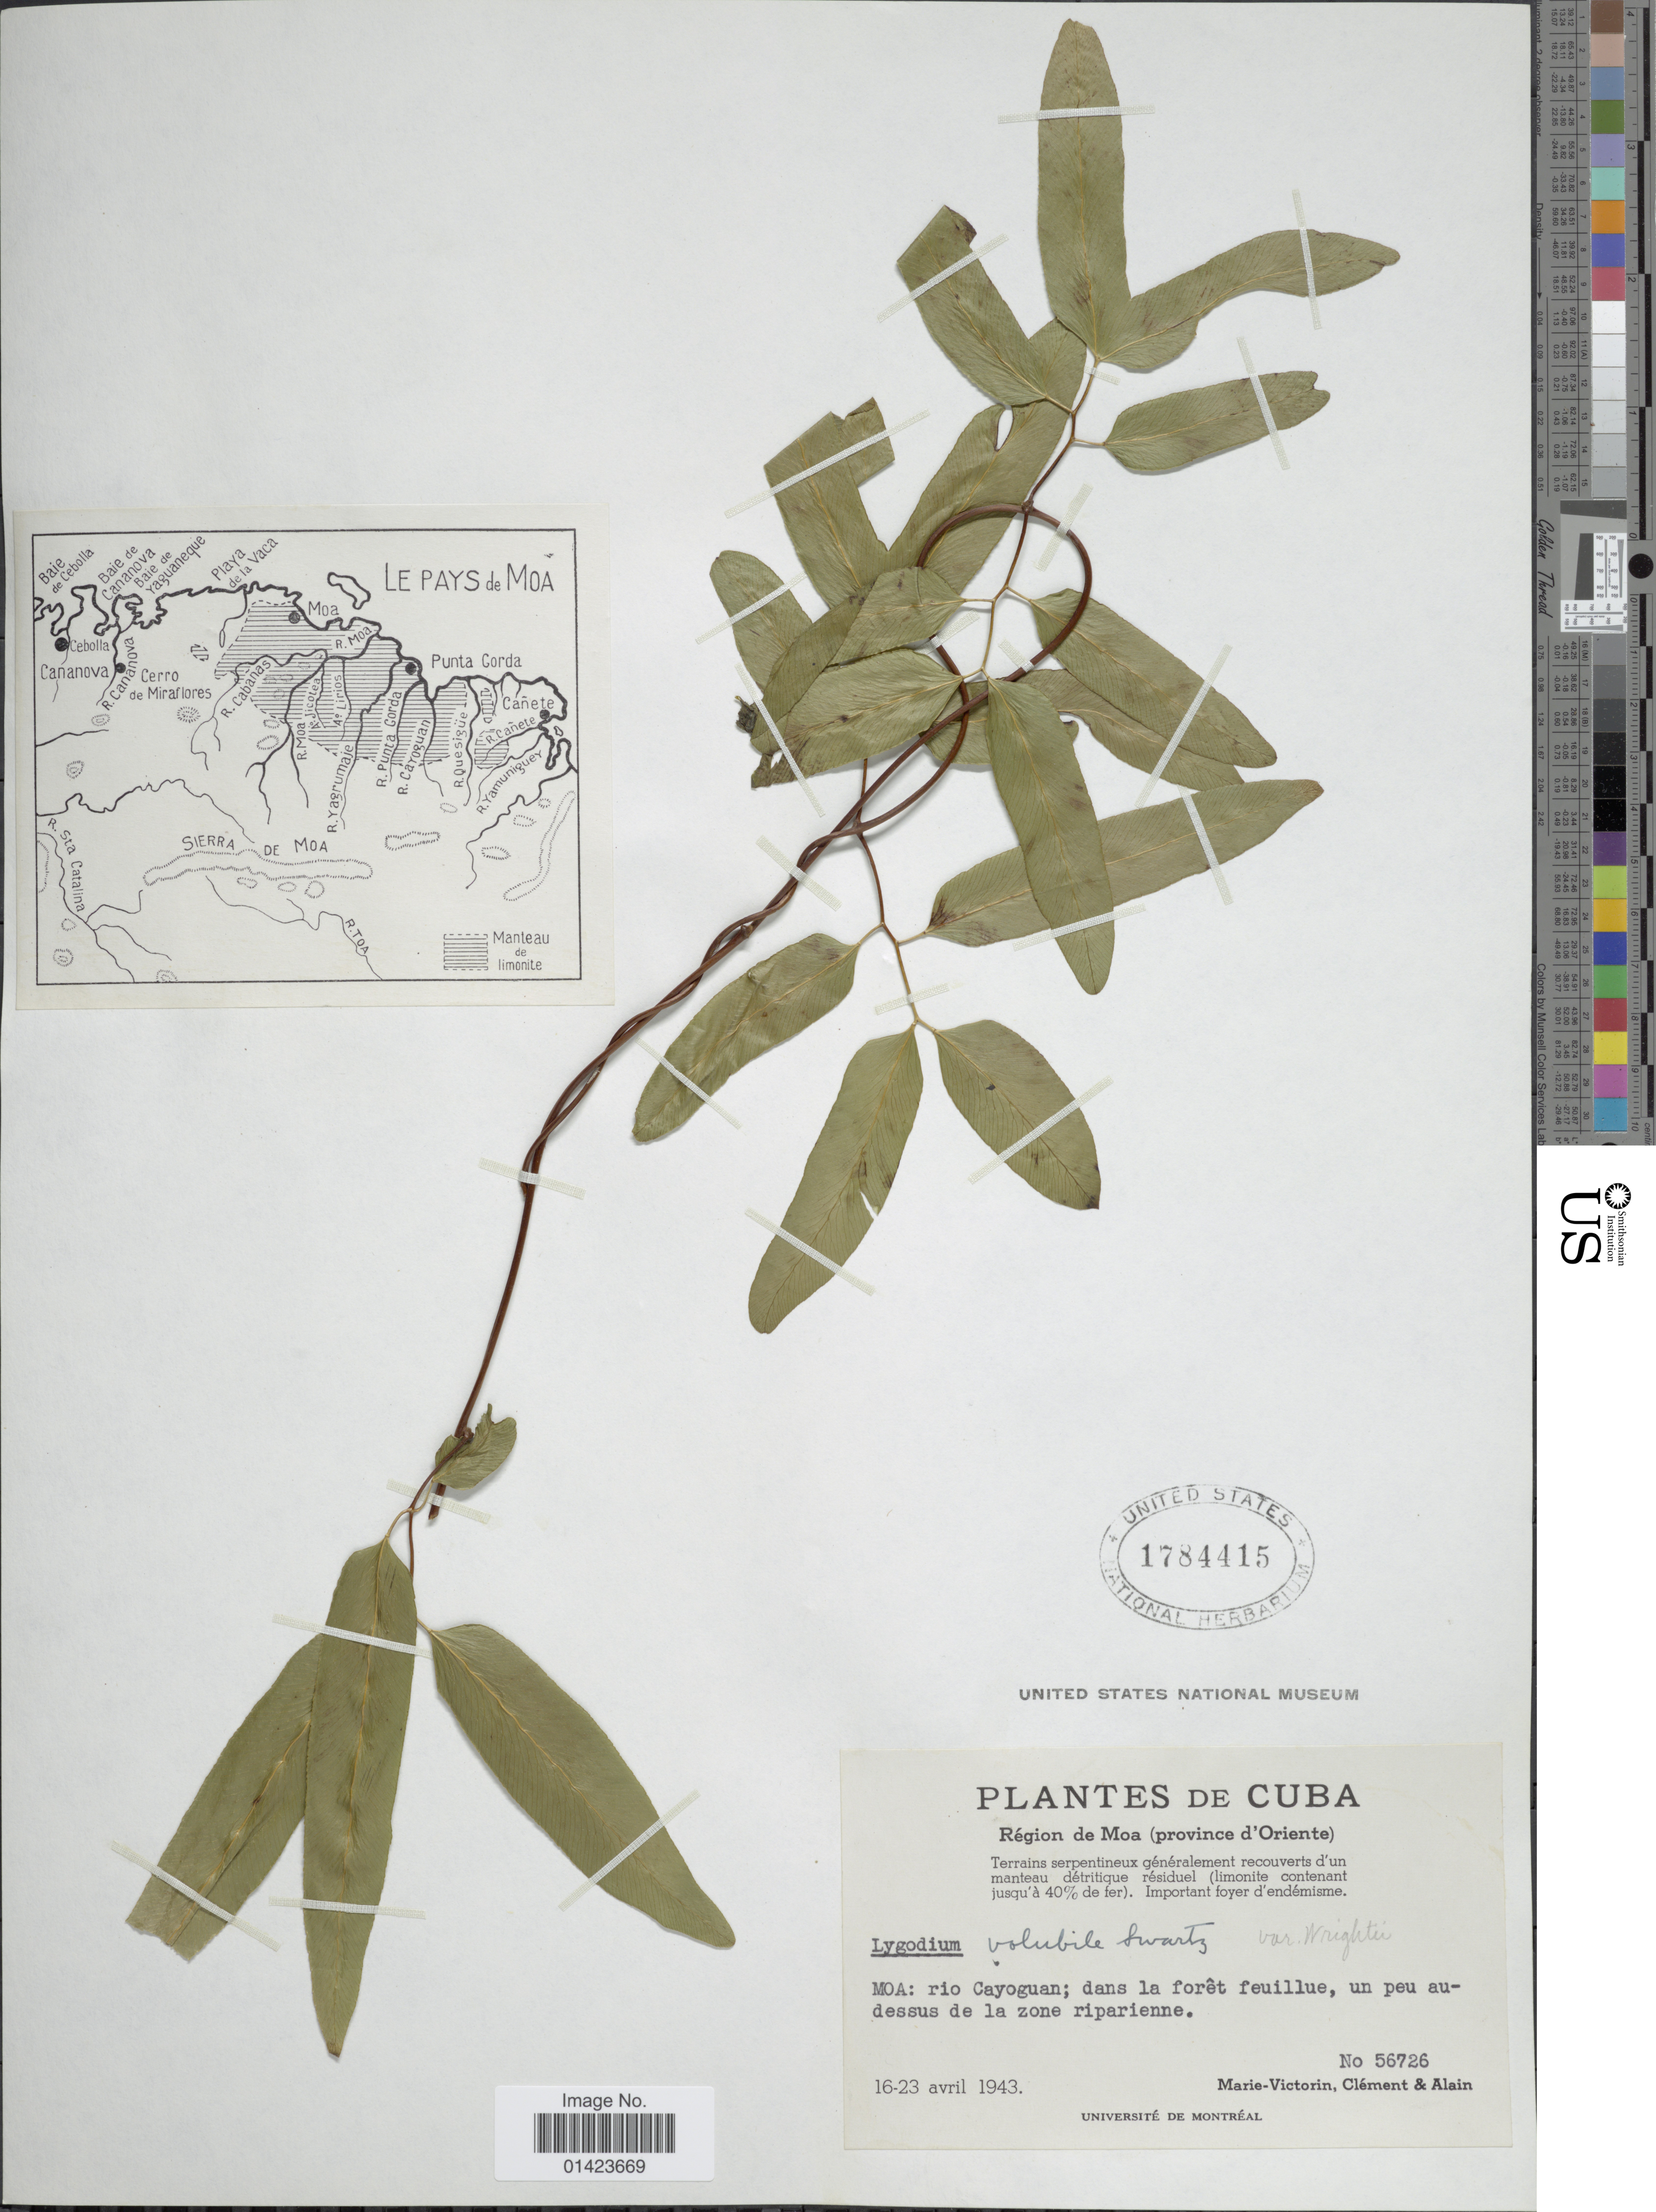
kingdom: Plantae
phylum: Tracheophyta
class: Polypodiopsida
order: Schizaeales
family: Lygodiaceae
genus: Lygodium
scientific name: Lygodium volubile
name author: Sw.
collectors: -. Marie-Victorin, Clément & Alain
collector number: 56726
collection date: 1943-04-16/1943-04-23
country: Cuba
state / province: Oriente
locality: Region de Moa(province d'Oriente), Moa: rio Cayoguan; dans la foret feuillue, un peu audessus de la zone riperiene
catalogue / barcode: US 1784415